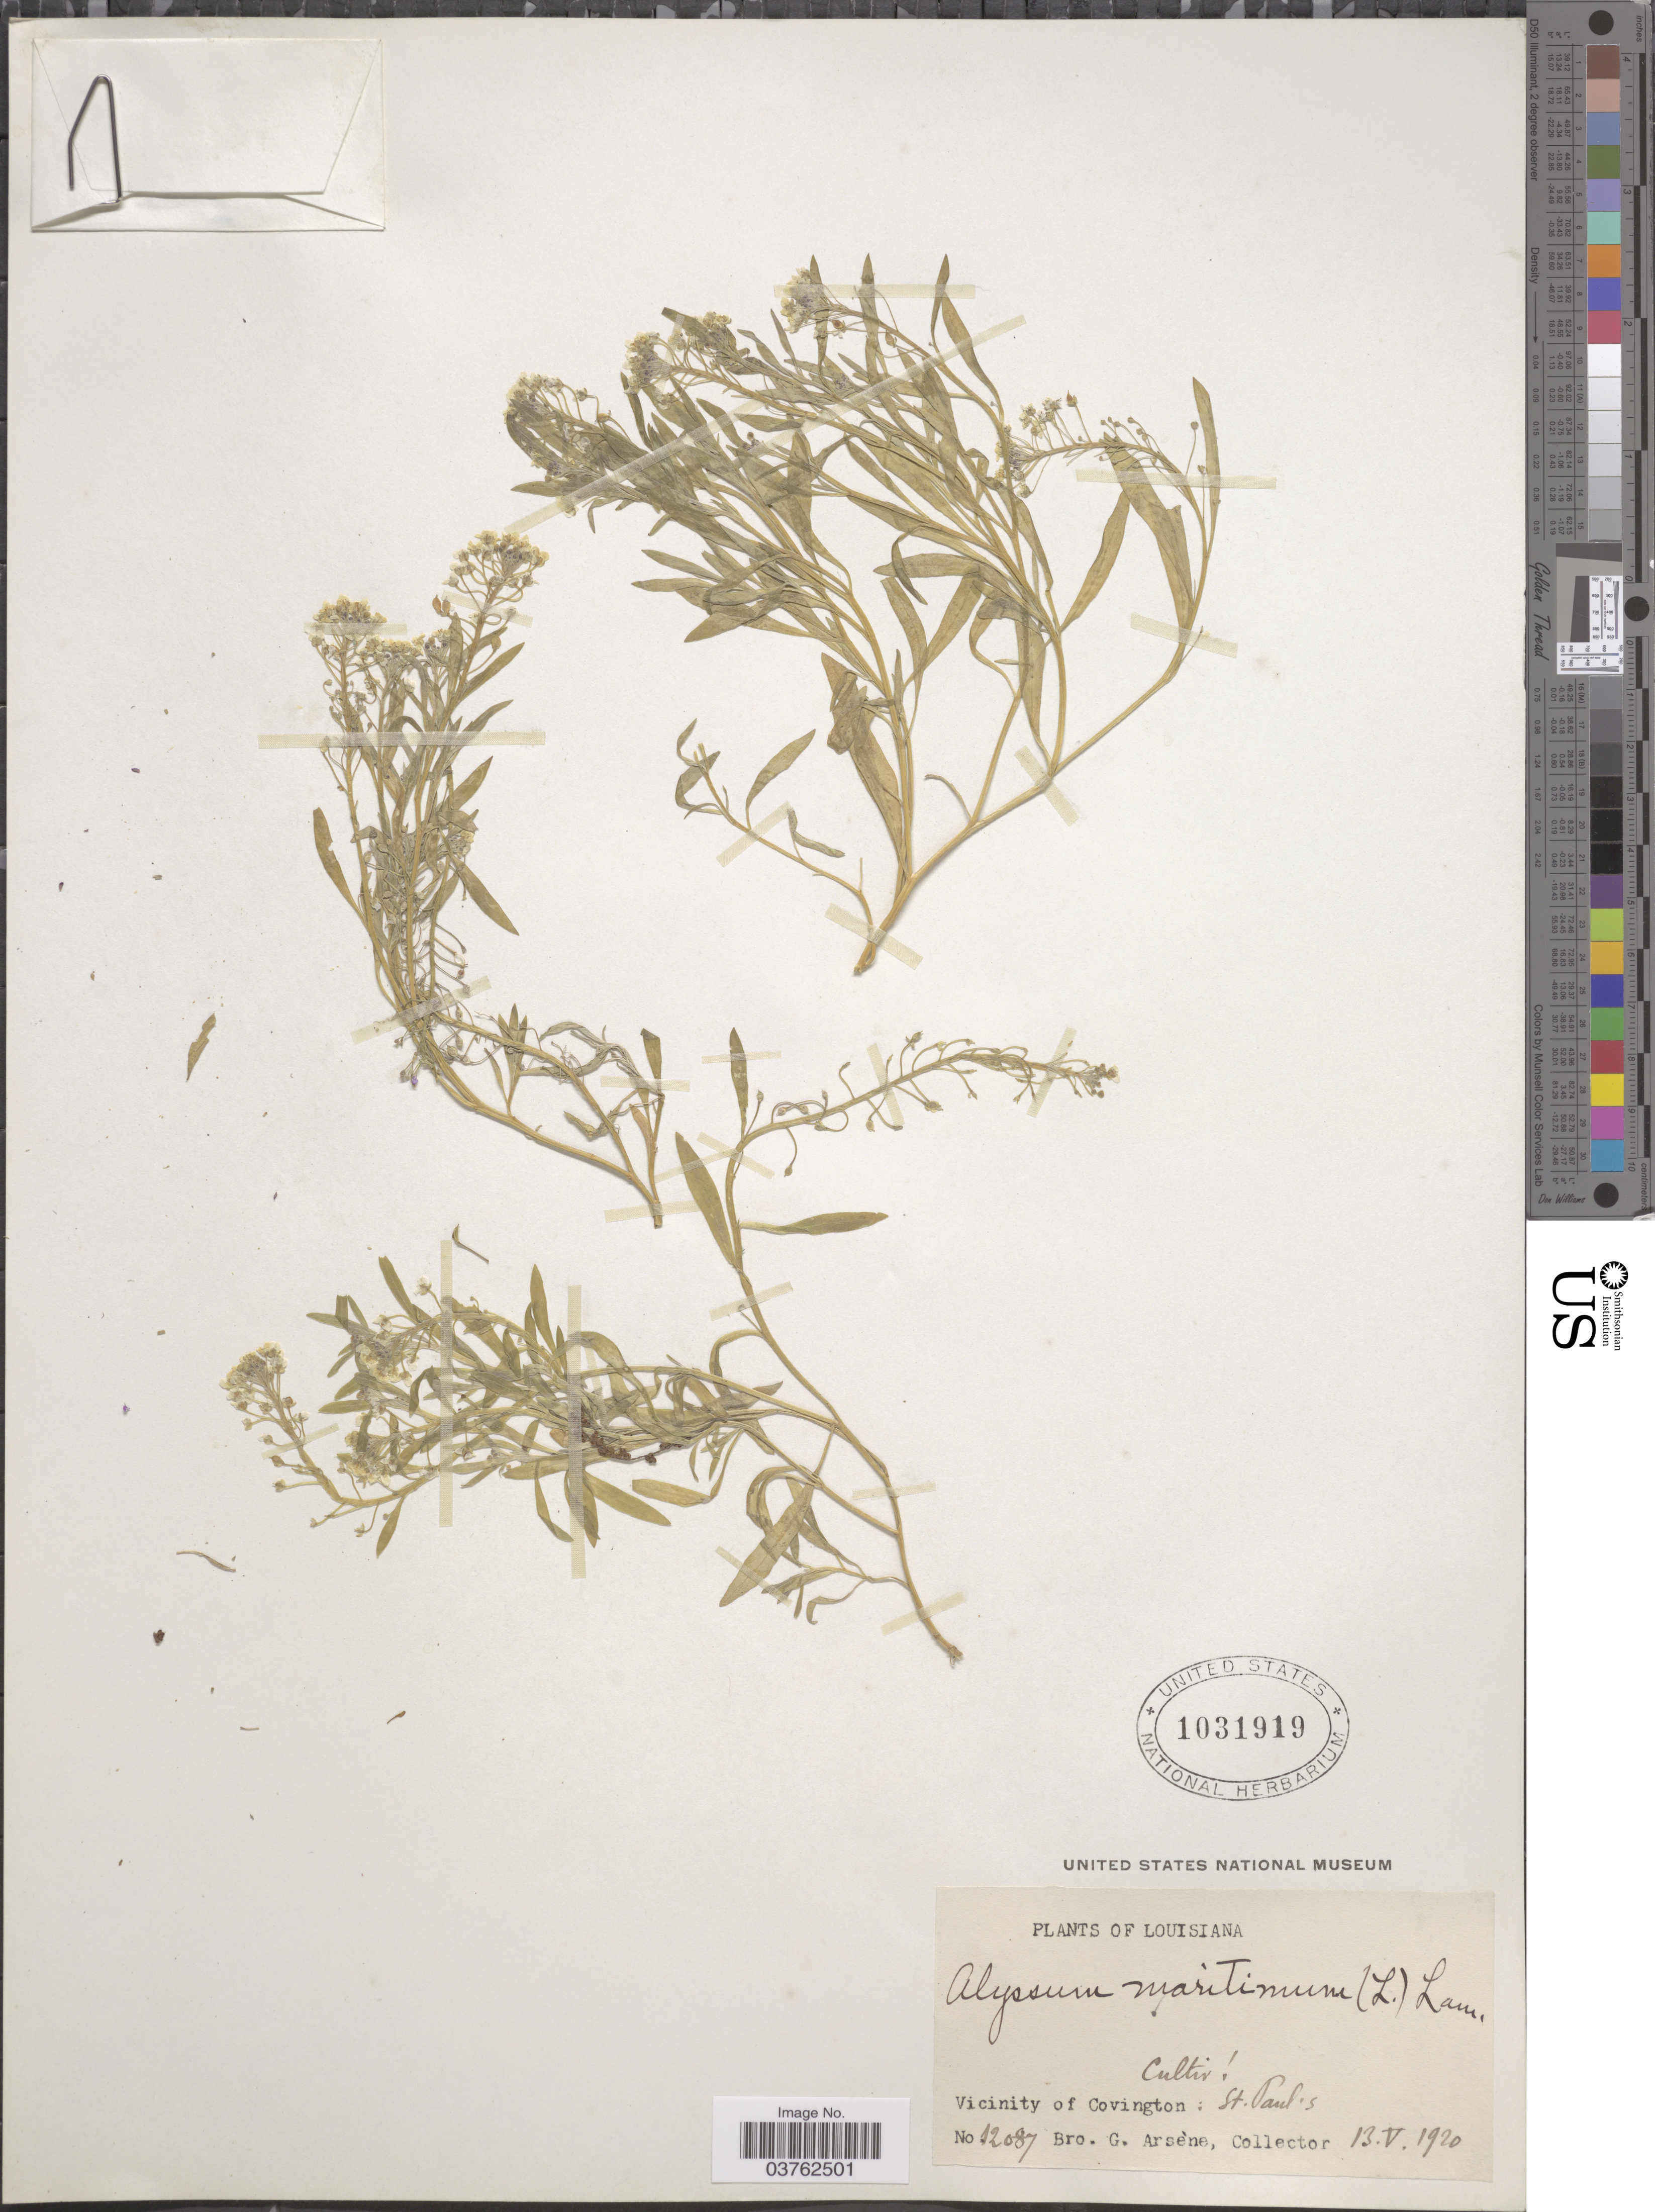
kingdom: Plantae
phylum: Tracheophyta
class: Magnoliopsida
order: Brassicales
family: Brassicaceae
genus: Lobularia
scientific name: Lobularia maritima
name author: (L.) Desv.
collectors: Bro. G. Arsène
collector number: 12087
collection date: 1920-05-13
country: United States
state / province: Louisiana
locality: Vicinity of Covington: St. Paul's.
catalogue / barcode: US 1031919